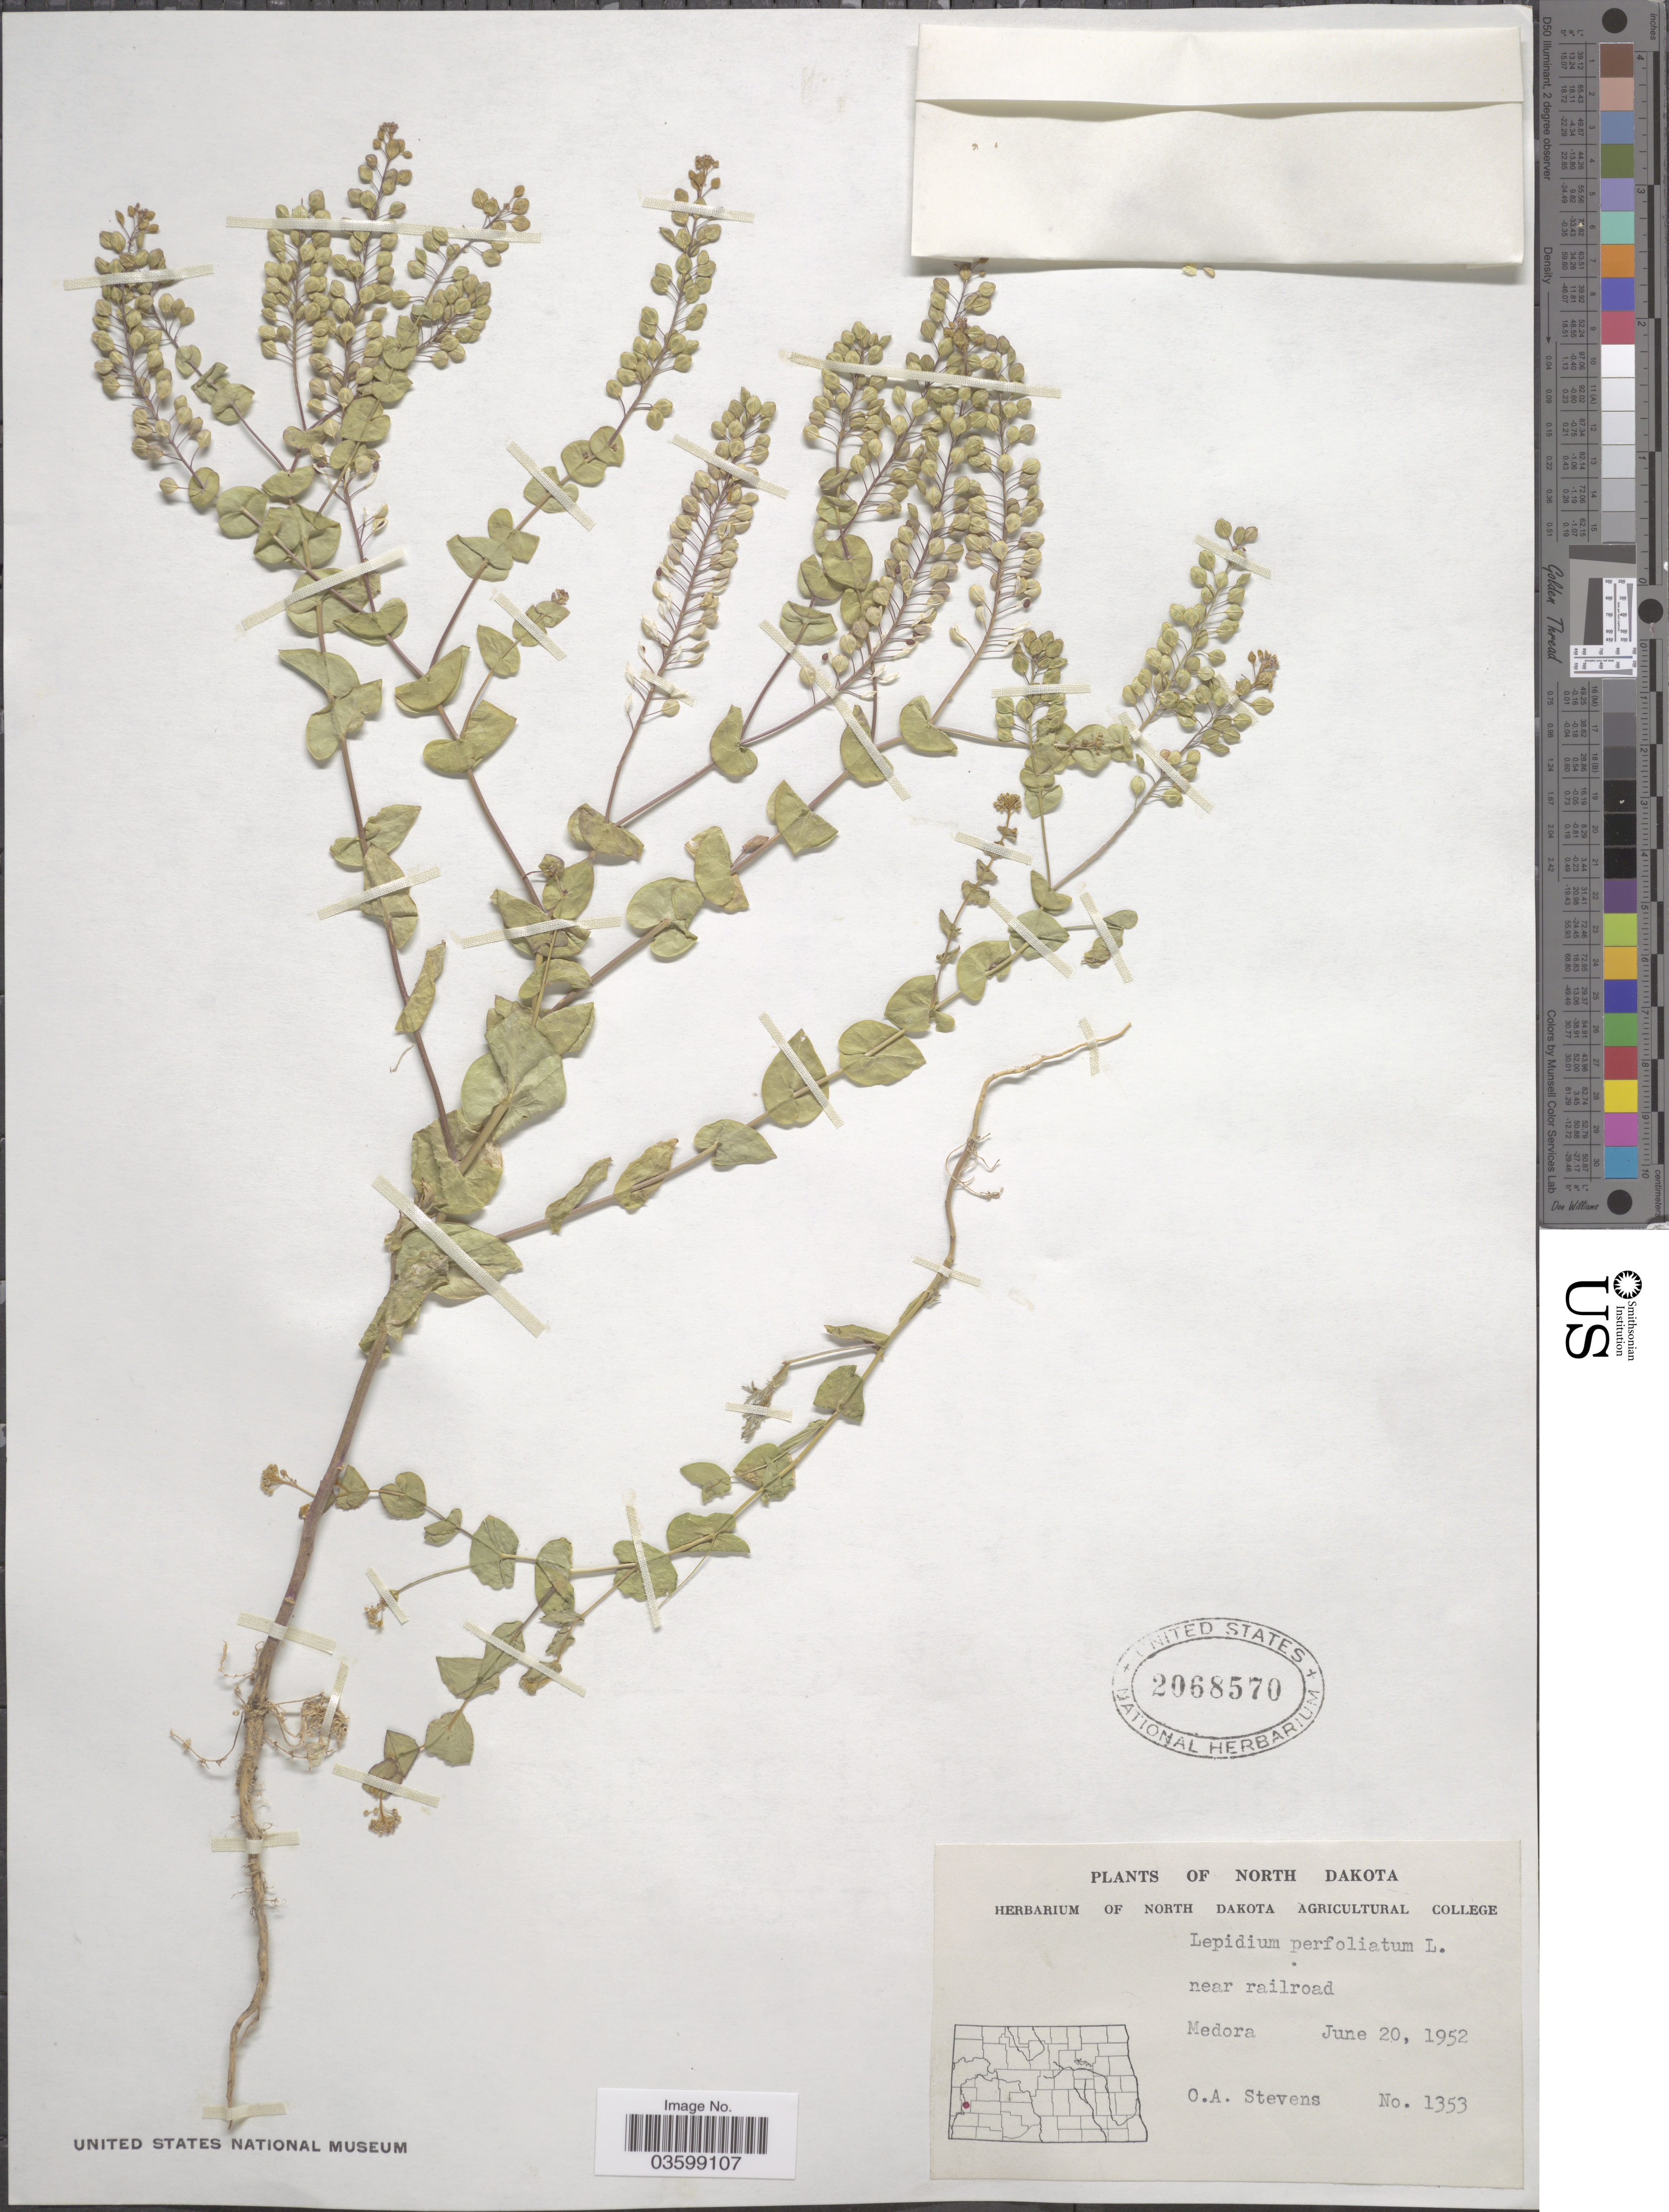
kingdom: Plantae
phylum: Tracheophyta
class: Magnoliopsida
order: Brassicales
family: Brassicaceae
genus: Lepidium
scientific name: Lepidium perfoliatum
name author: L.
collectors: O. A. Stevens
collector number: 1353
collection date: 1952-06-20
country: United States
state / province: North Dakota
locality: Near railroad. Medora.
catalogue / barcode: US 2068570